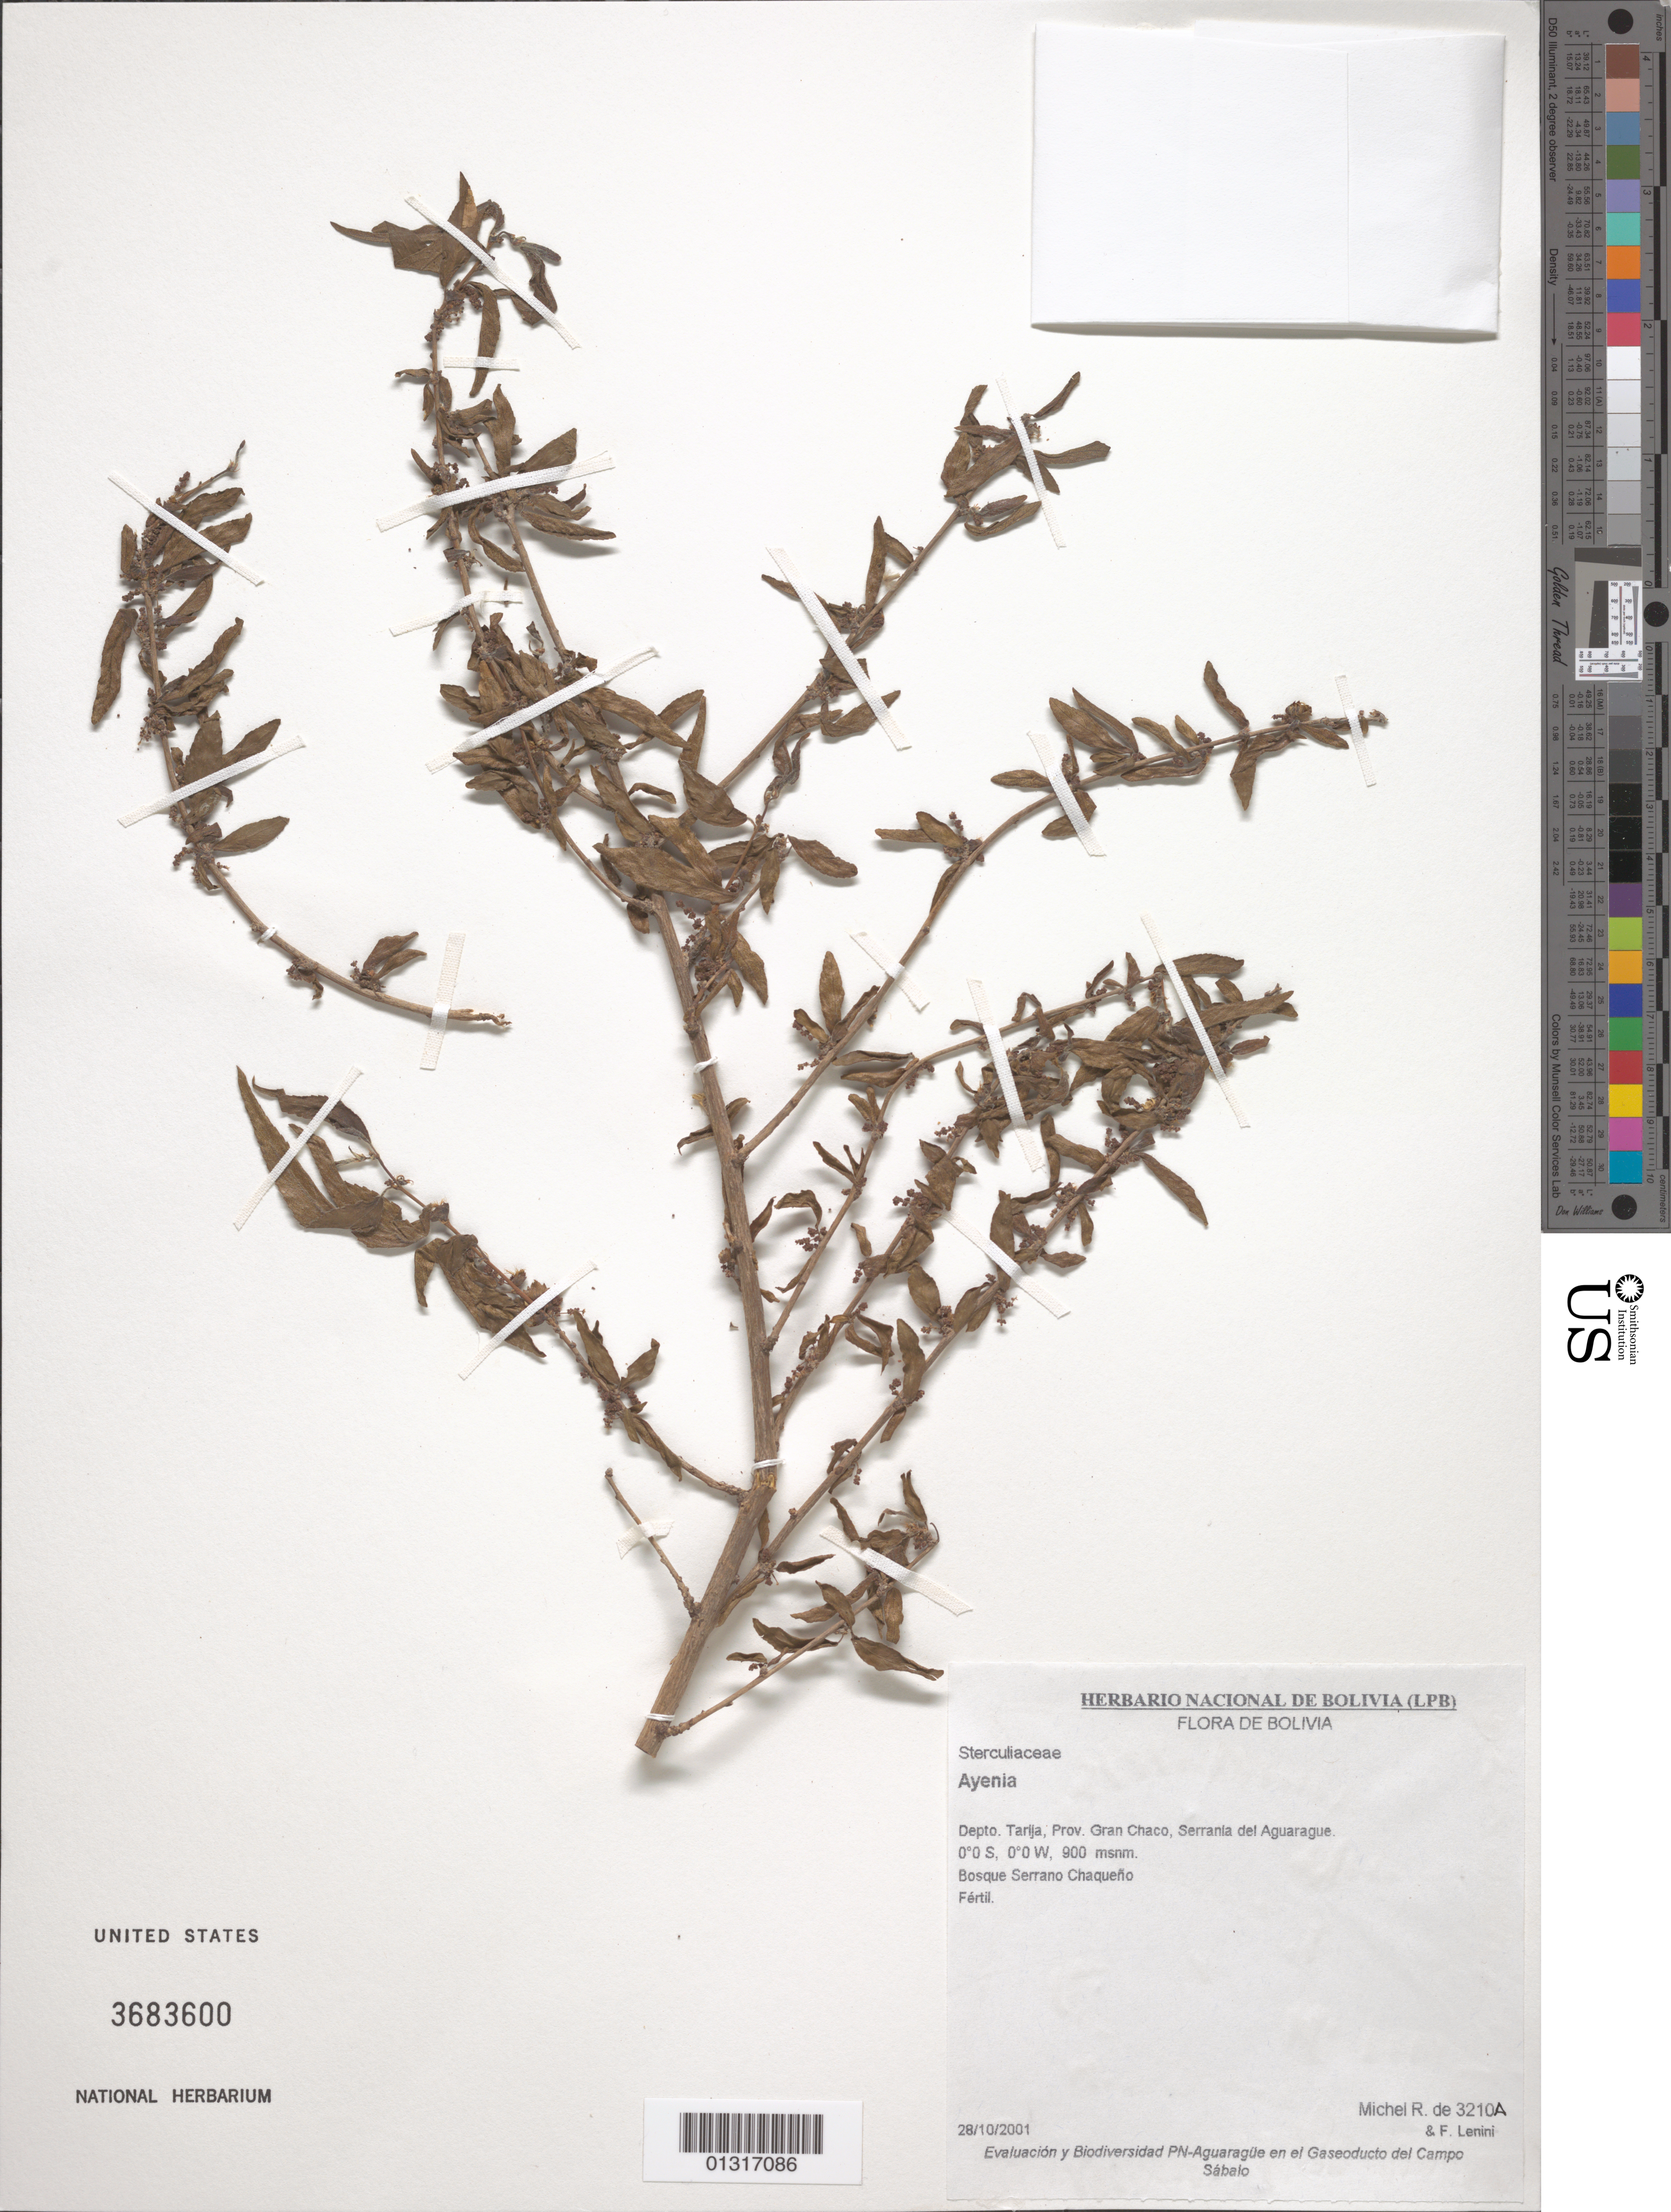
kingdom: Plantae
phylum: Tracheophyta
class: Magnoliopsida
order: Malvales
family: Malvaceae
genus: Ayenia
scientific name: Ayenia sp.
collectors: R. d. Michel & F. Lenini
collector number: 3210A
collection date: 2001-10-28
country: Bolivia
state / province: Tarija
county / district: Gran Chaco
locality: Serranía del Gran Chaco, Serrania del Agurague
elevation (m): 900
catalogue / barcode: US 3683600